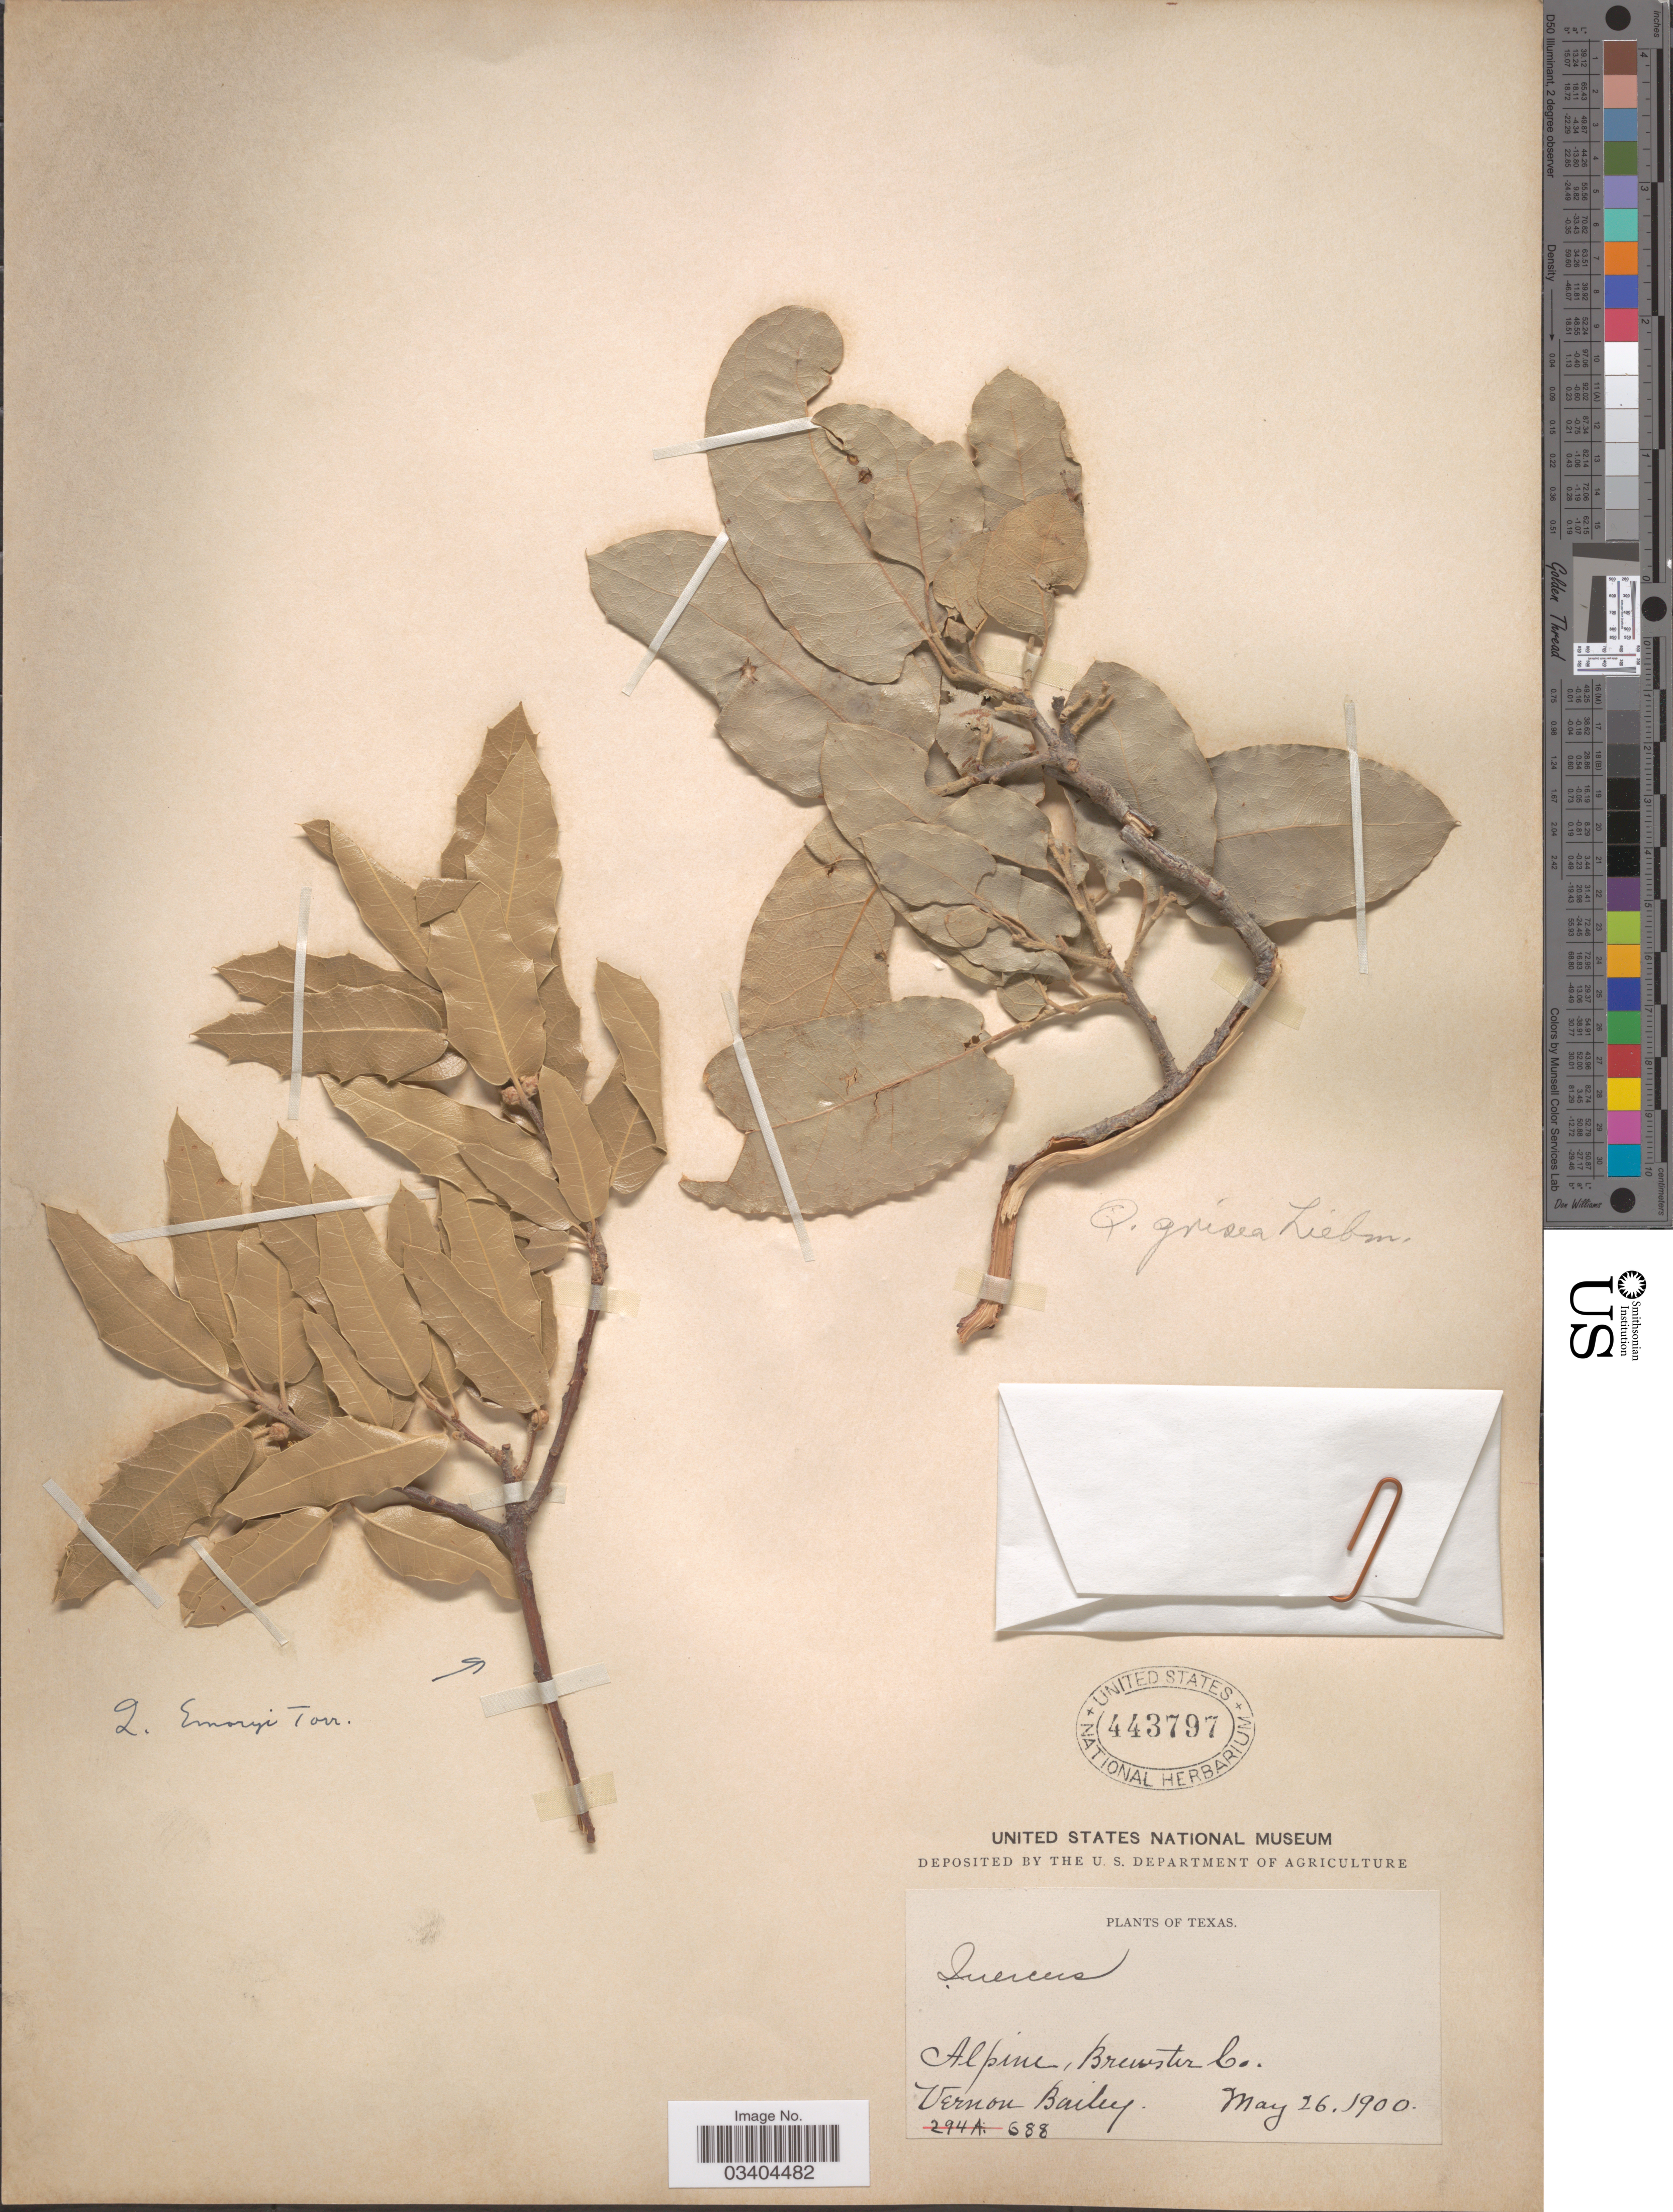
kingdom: Plantae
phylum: Tracheophyta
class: Magnoliopsida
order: Fagales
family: Fagaceae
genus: Quercus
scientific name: Quercus emoryi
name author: Torr. in Emory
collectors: V. O. Bailey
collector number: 688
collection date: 1900-05-26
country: United States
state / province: Texas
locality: Alpine, Brewster Co.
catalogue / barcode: US 443797